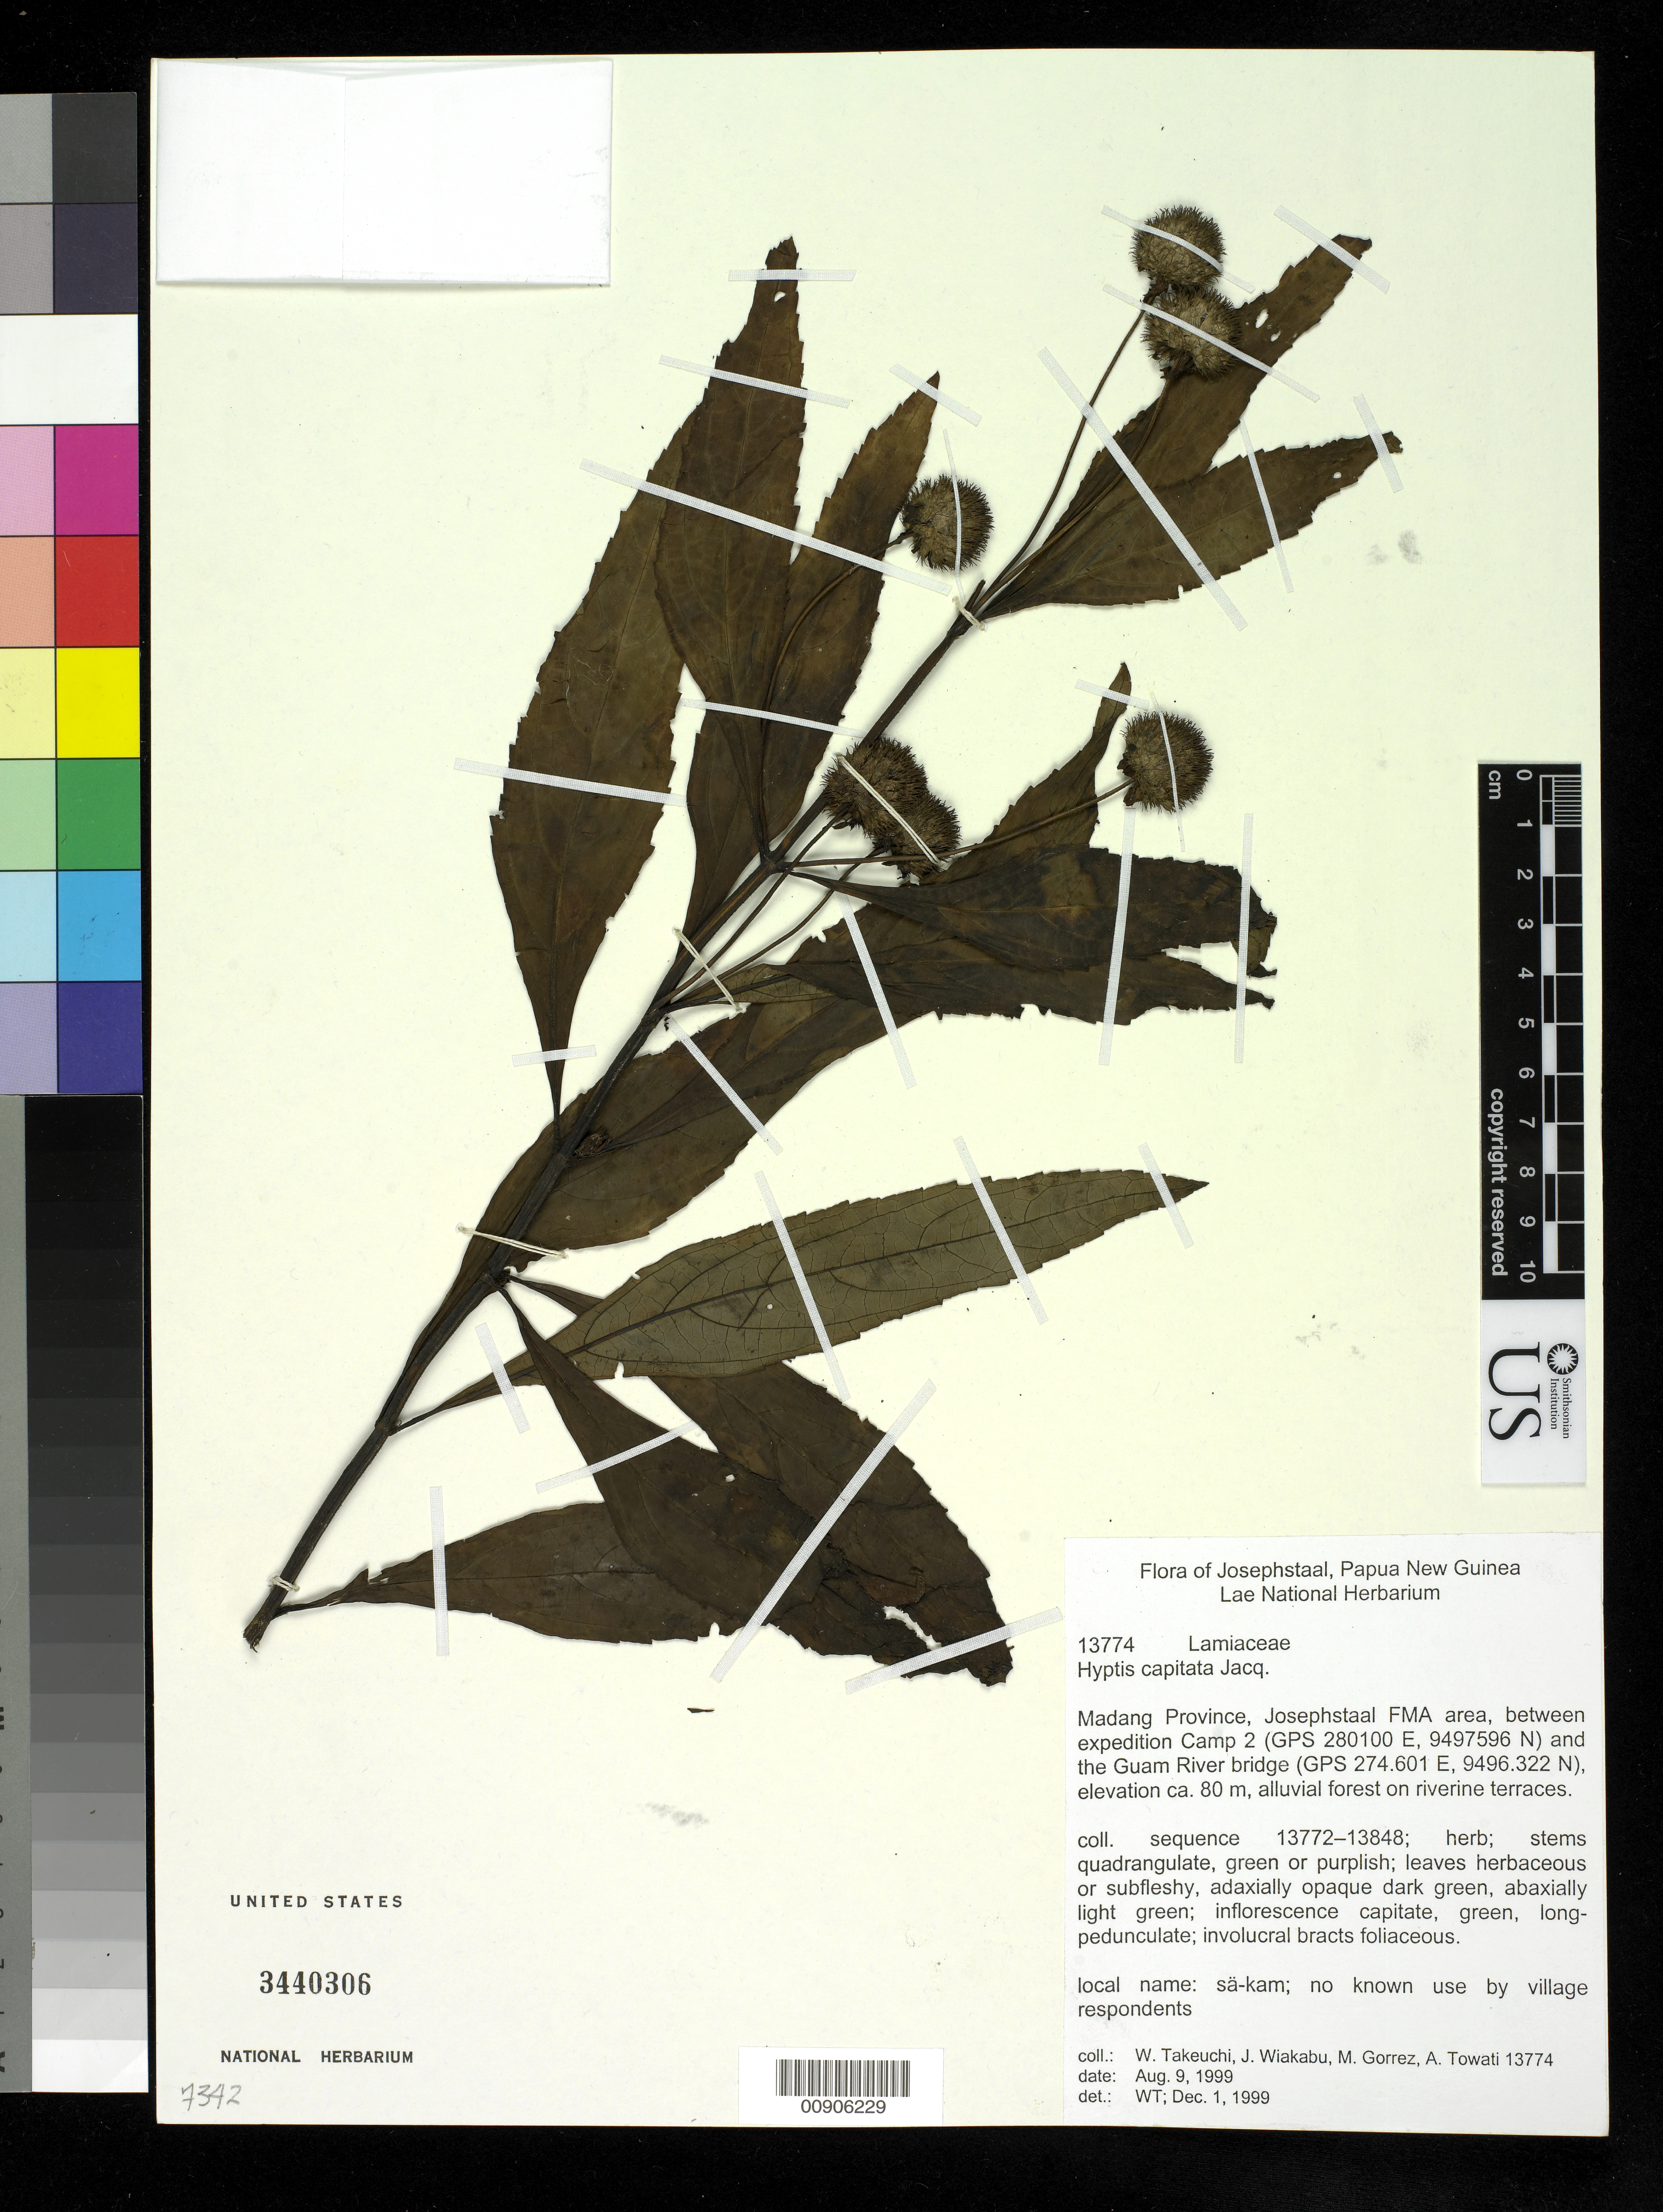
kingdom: Plantae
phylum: Tracheophyta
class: Magnoliopsida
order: Lamiales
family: Lamiaceae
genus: Hyptis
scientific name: Hyptis capitata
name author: Jacq.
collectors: W. N. Takeuchi, J. Wiakabu, M. Gorrez & A. Towati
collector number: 13774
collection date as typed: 09 Aug 1999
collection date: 1999-08-09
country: Papua New Guinea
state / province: Madang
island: Josephstaal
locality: Between expedition Camp2 (GPS 280100 E, 9497596N) and the Guam River bridge (GPS 274.601 E, 9496.322 N)); alluvial forest of riverine terraces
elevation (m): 80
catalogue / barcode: US 3440306